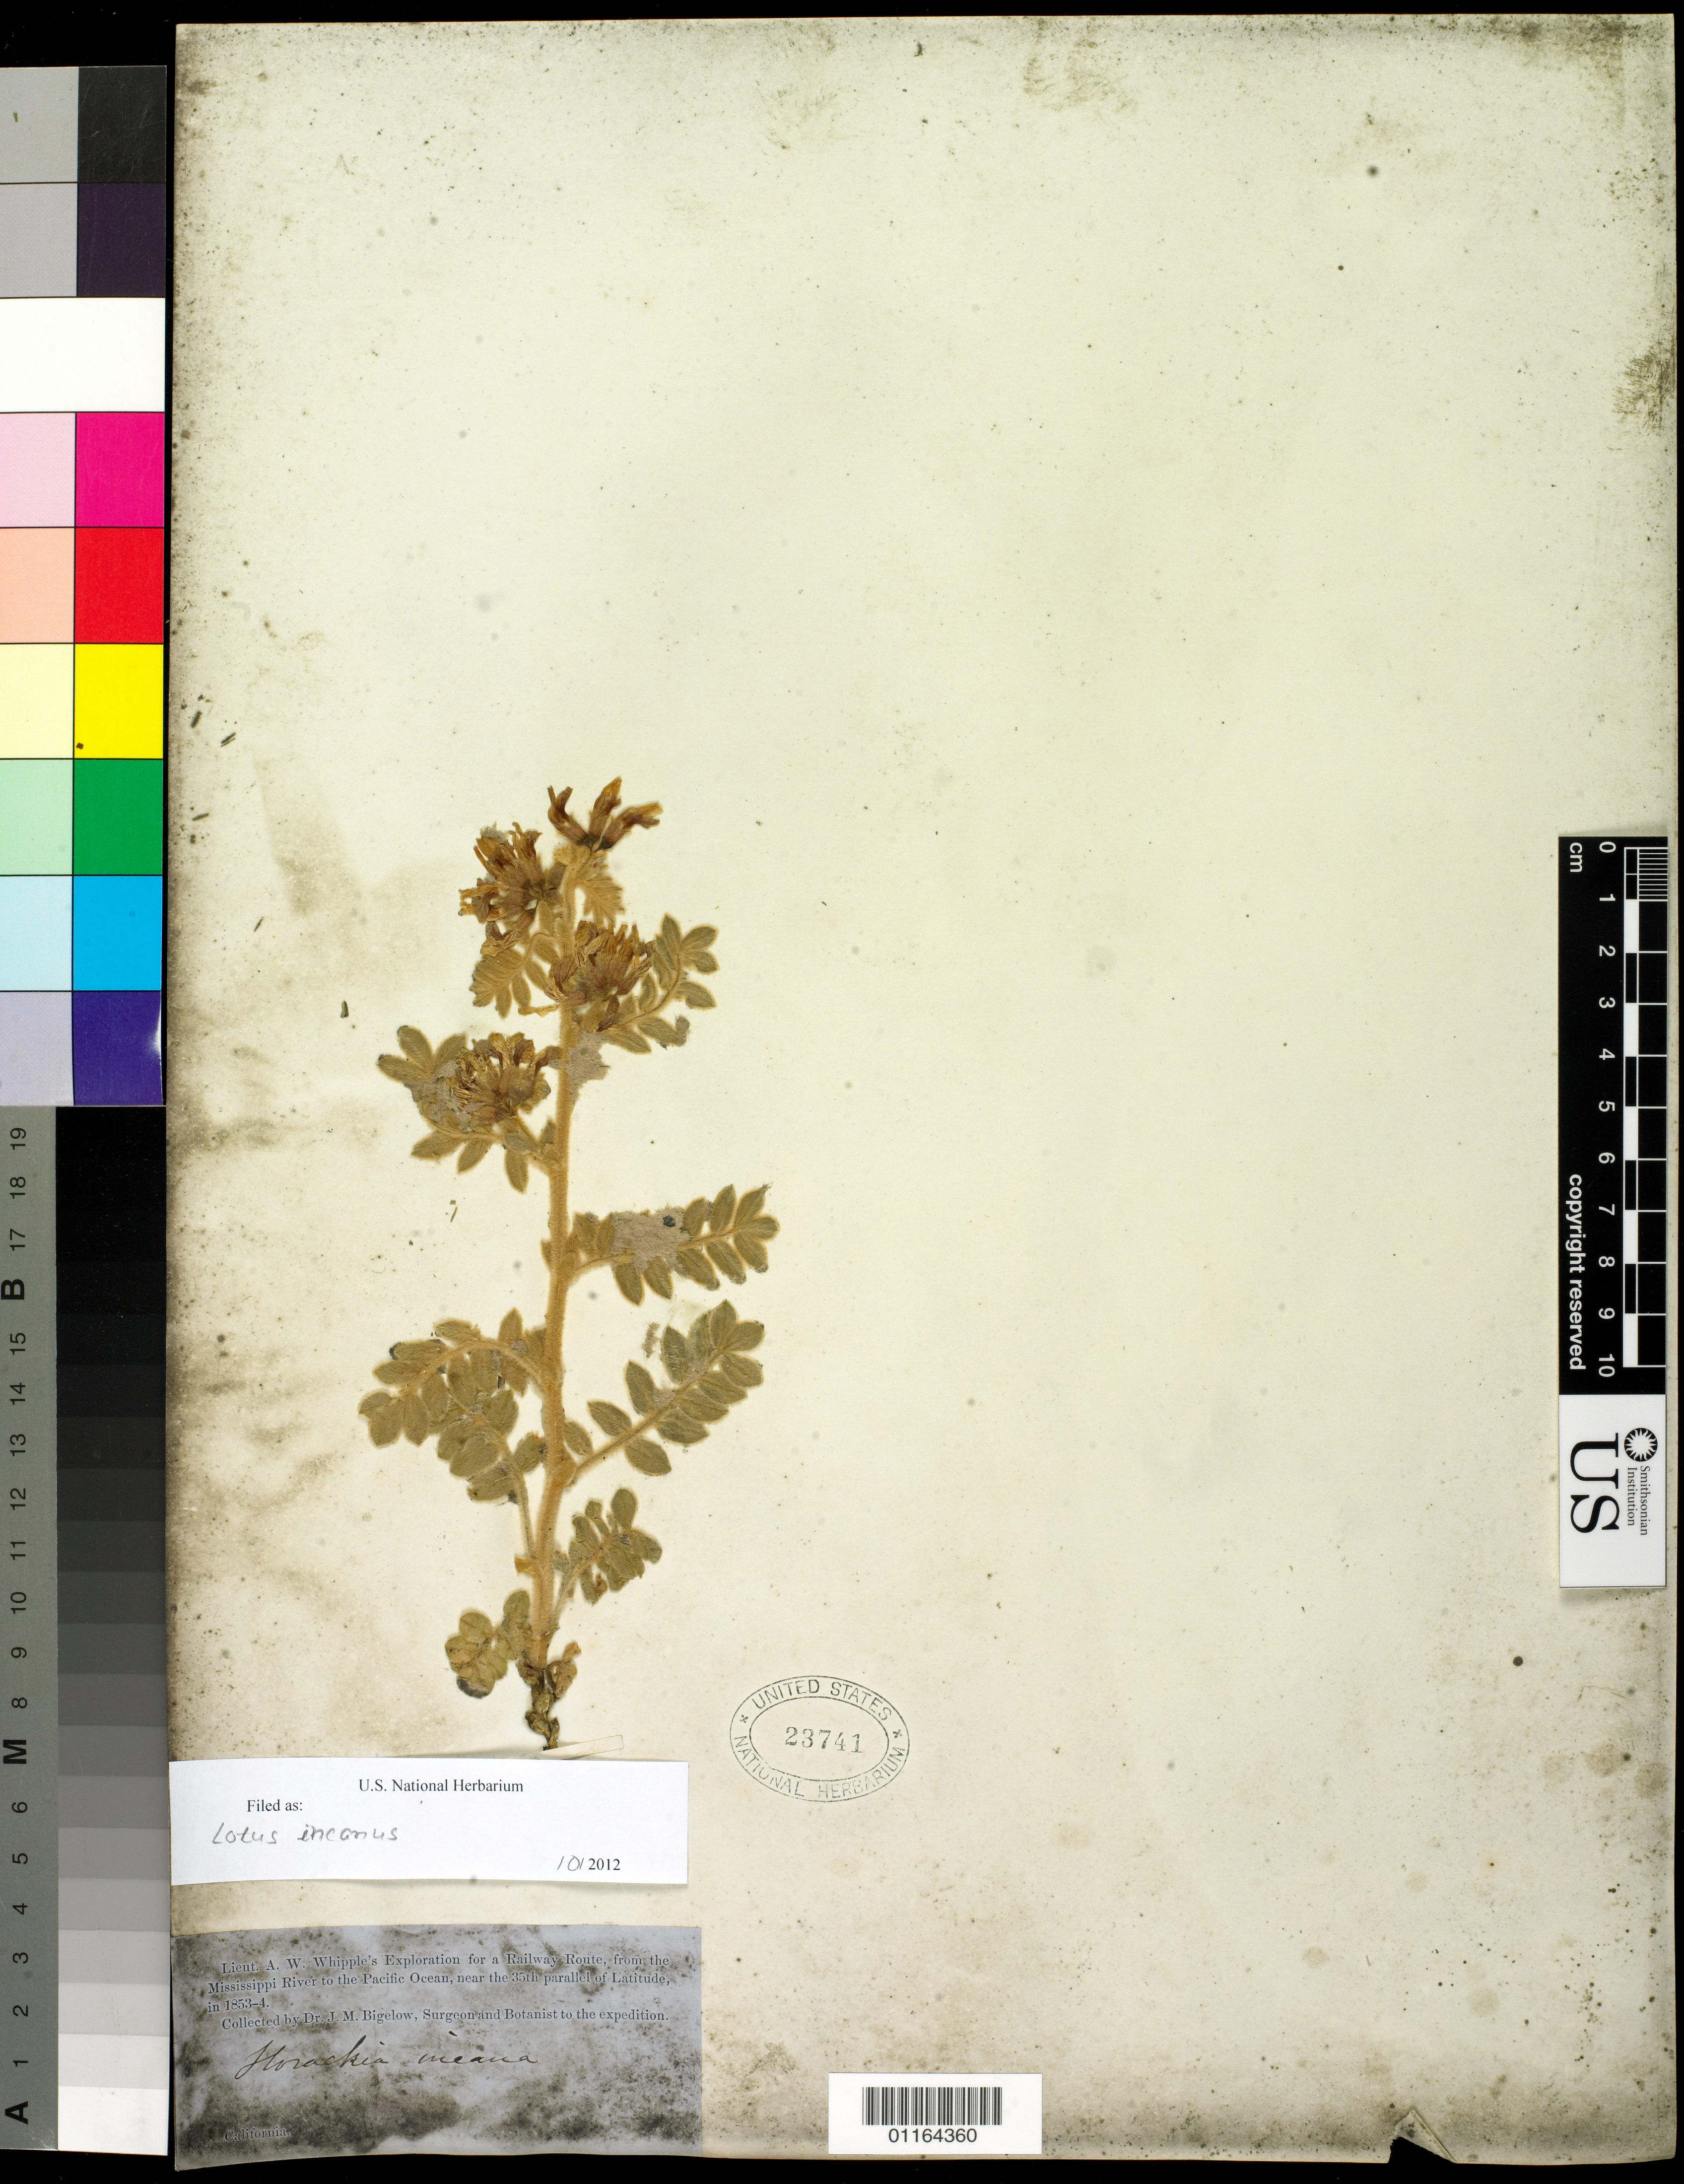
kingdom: Plantae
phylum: Tracheophyta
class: Magnoliopsida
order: Fabales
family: Fabaceae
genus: Hosackia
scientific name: Hosackia incana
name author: Torr.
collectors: J. M. Bigelow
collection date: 1853/1854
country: United States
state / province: California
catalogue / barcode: US 23741